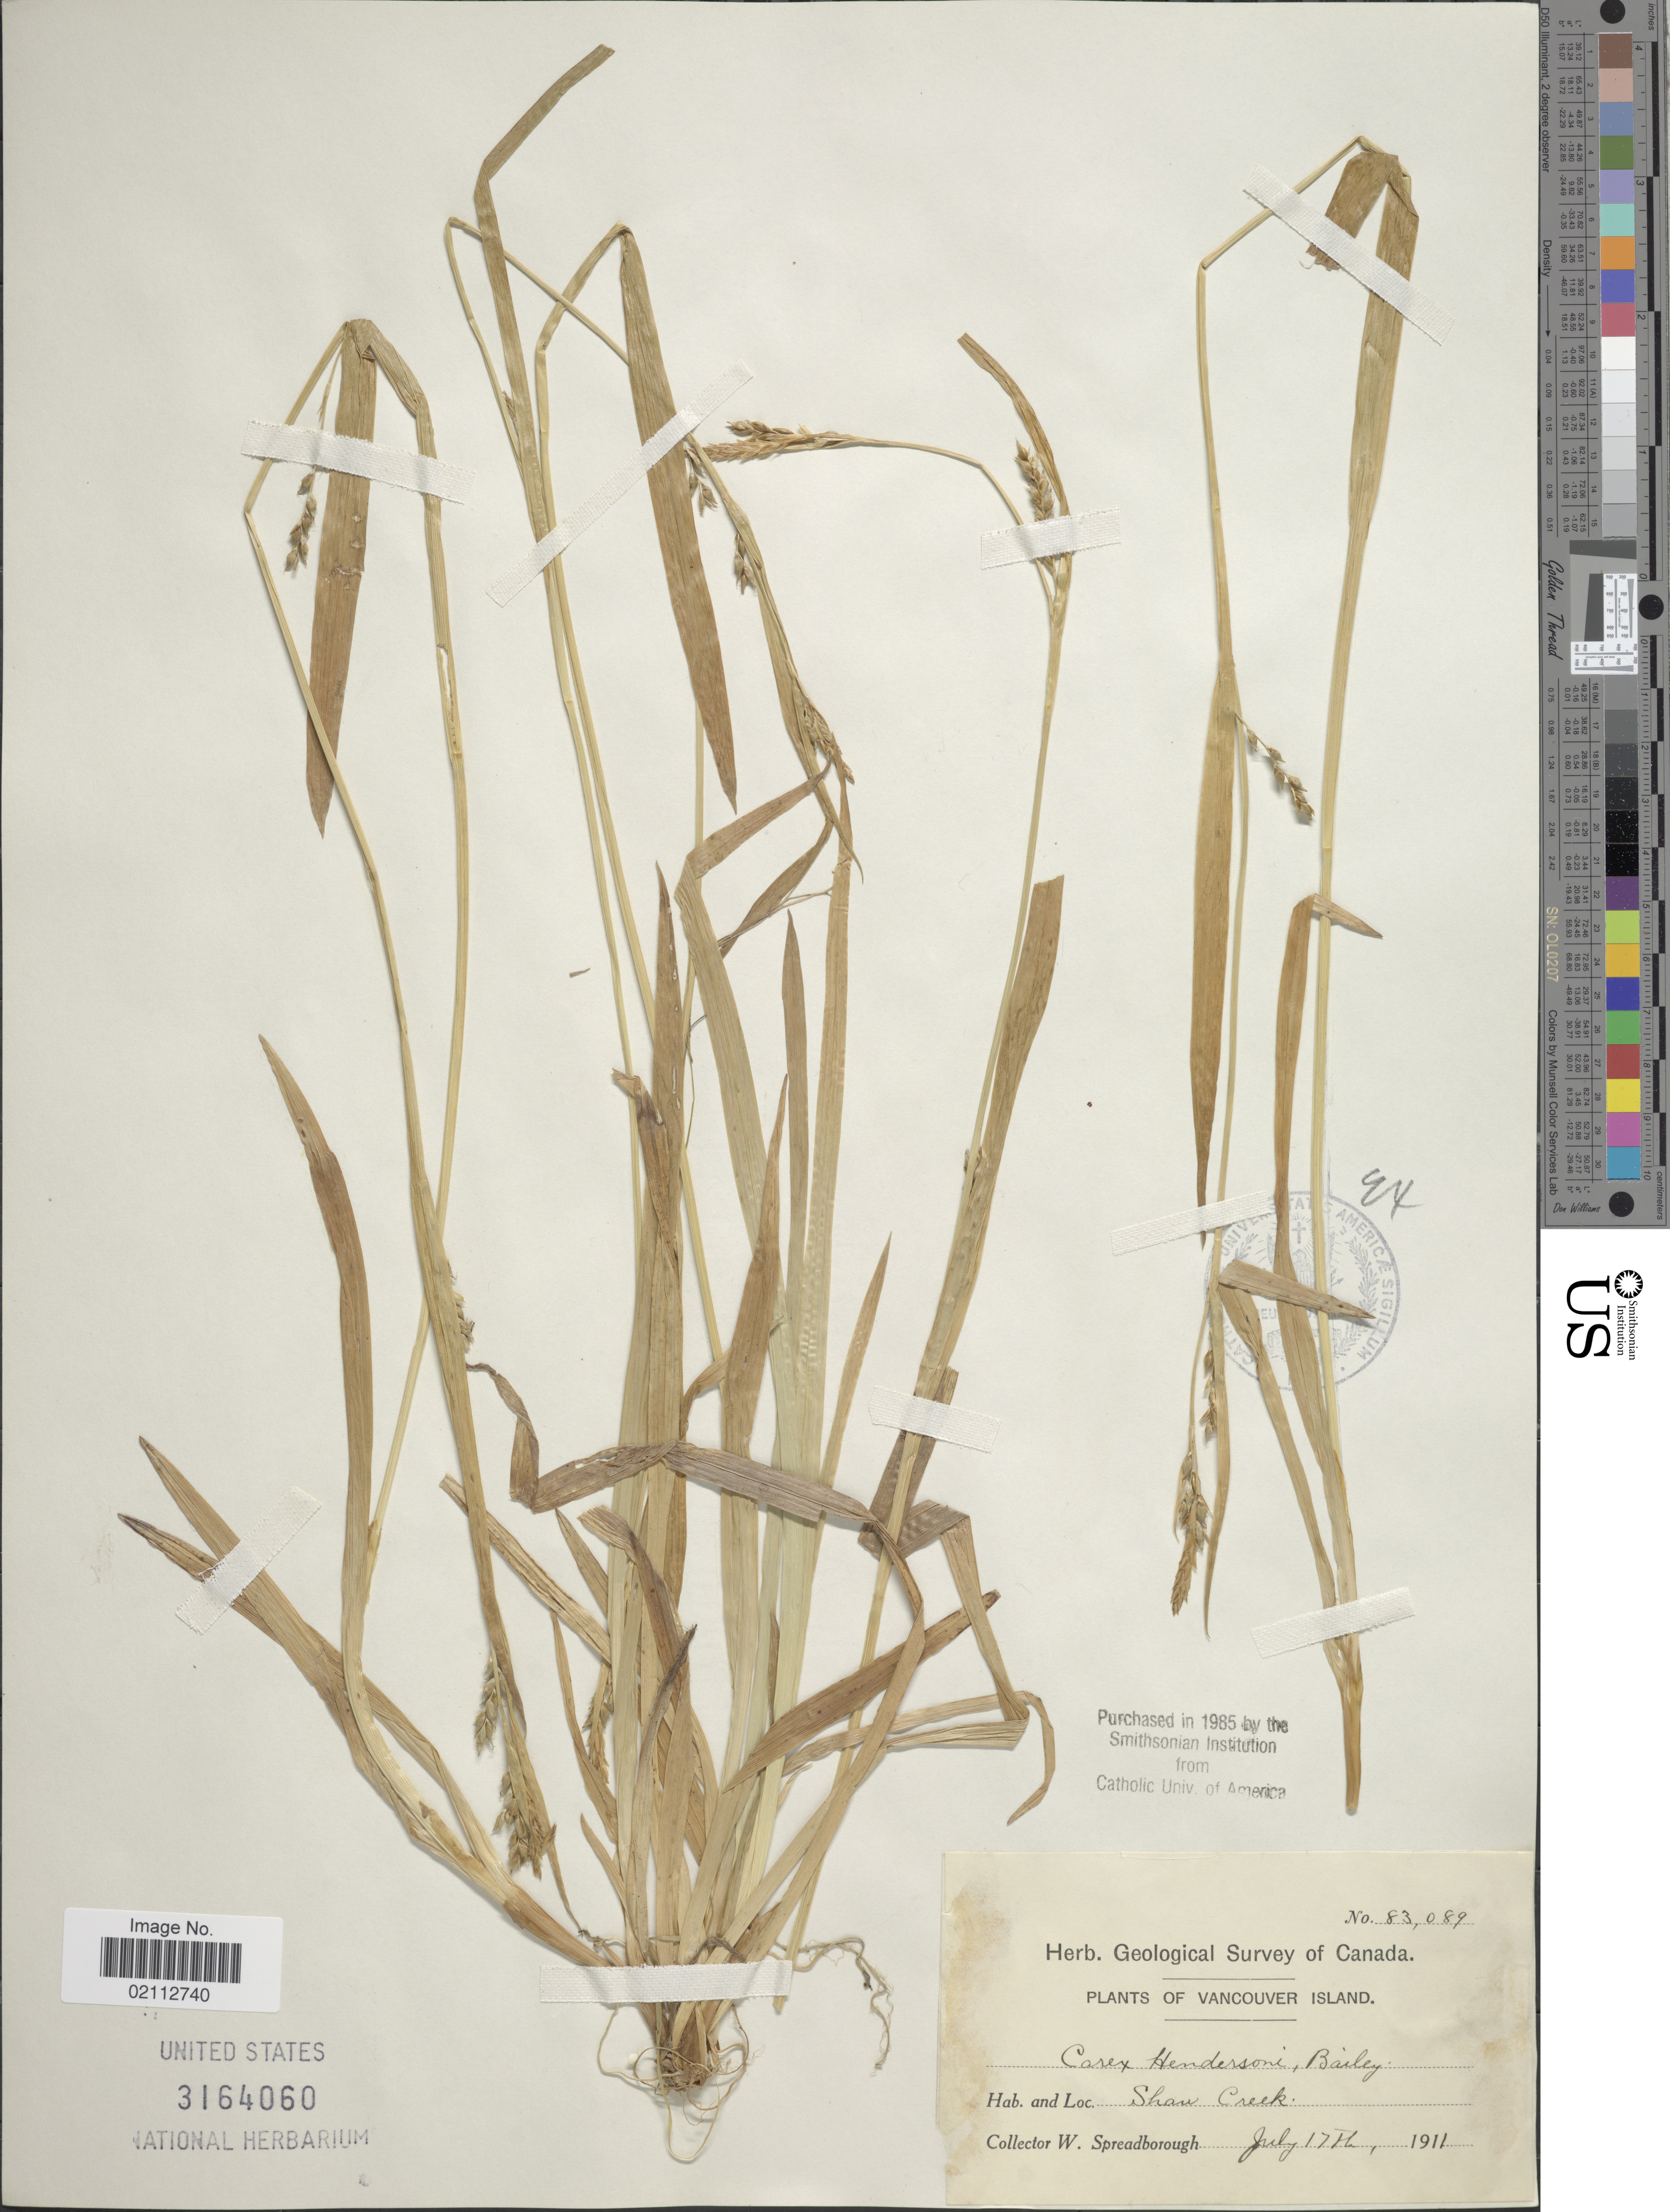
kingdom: Plantae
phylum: Tracheophyta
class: Liliopsida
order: Poales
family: Cyperaceae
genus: Carex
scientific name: Carex hendersonii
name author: L.H. Bailey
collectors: W. Spreadborough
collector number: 83089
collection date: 1911-07-17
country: Canada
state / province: British Columbia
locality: Vancouver Island. Shaw Creek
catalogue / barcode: US 3164060